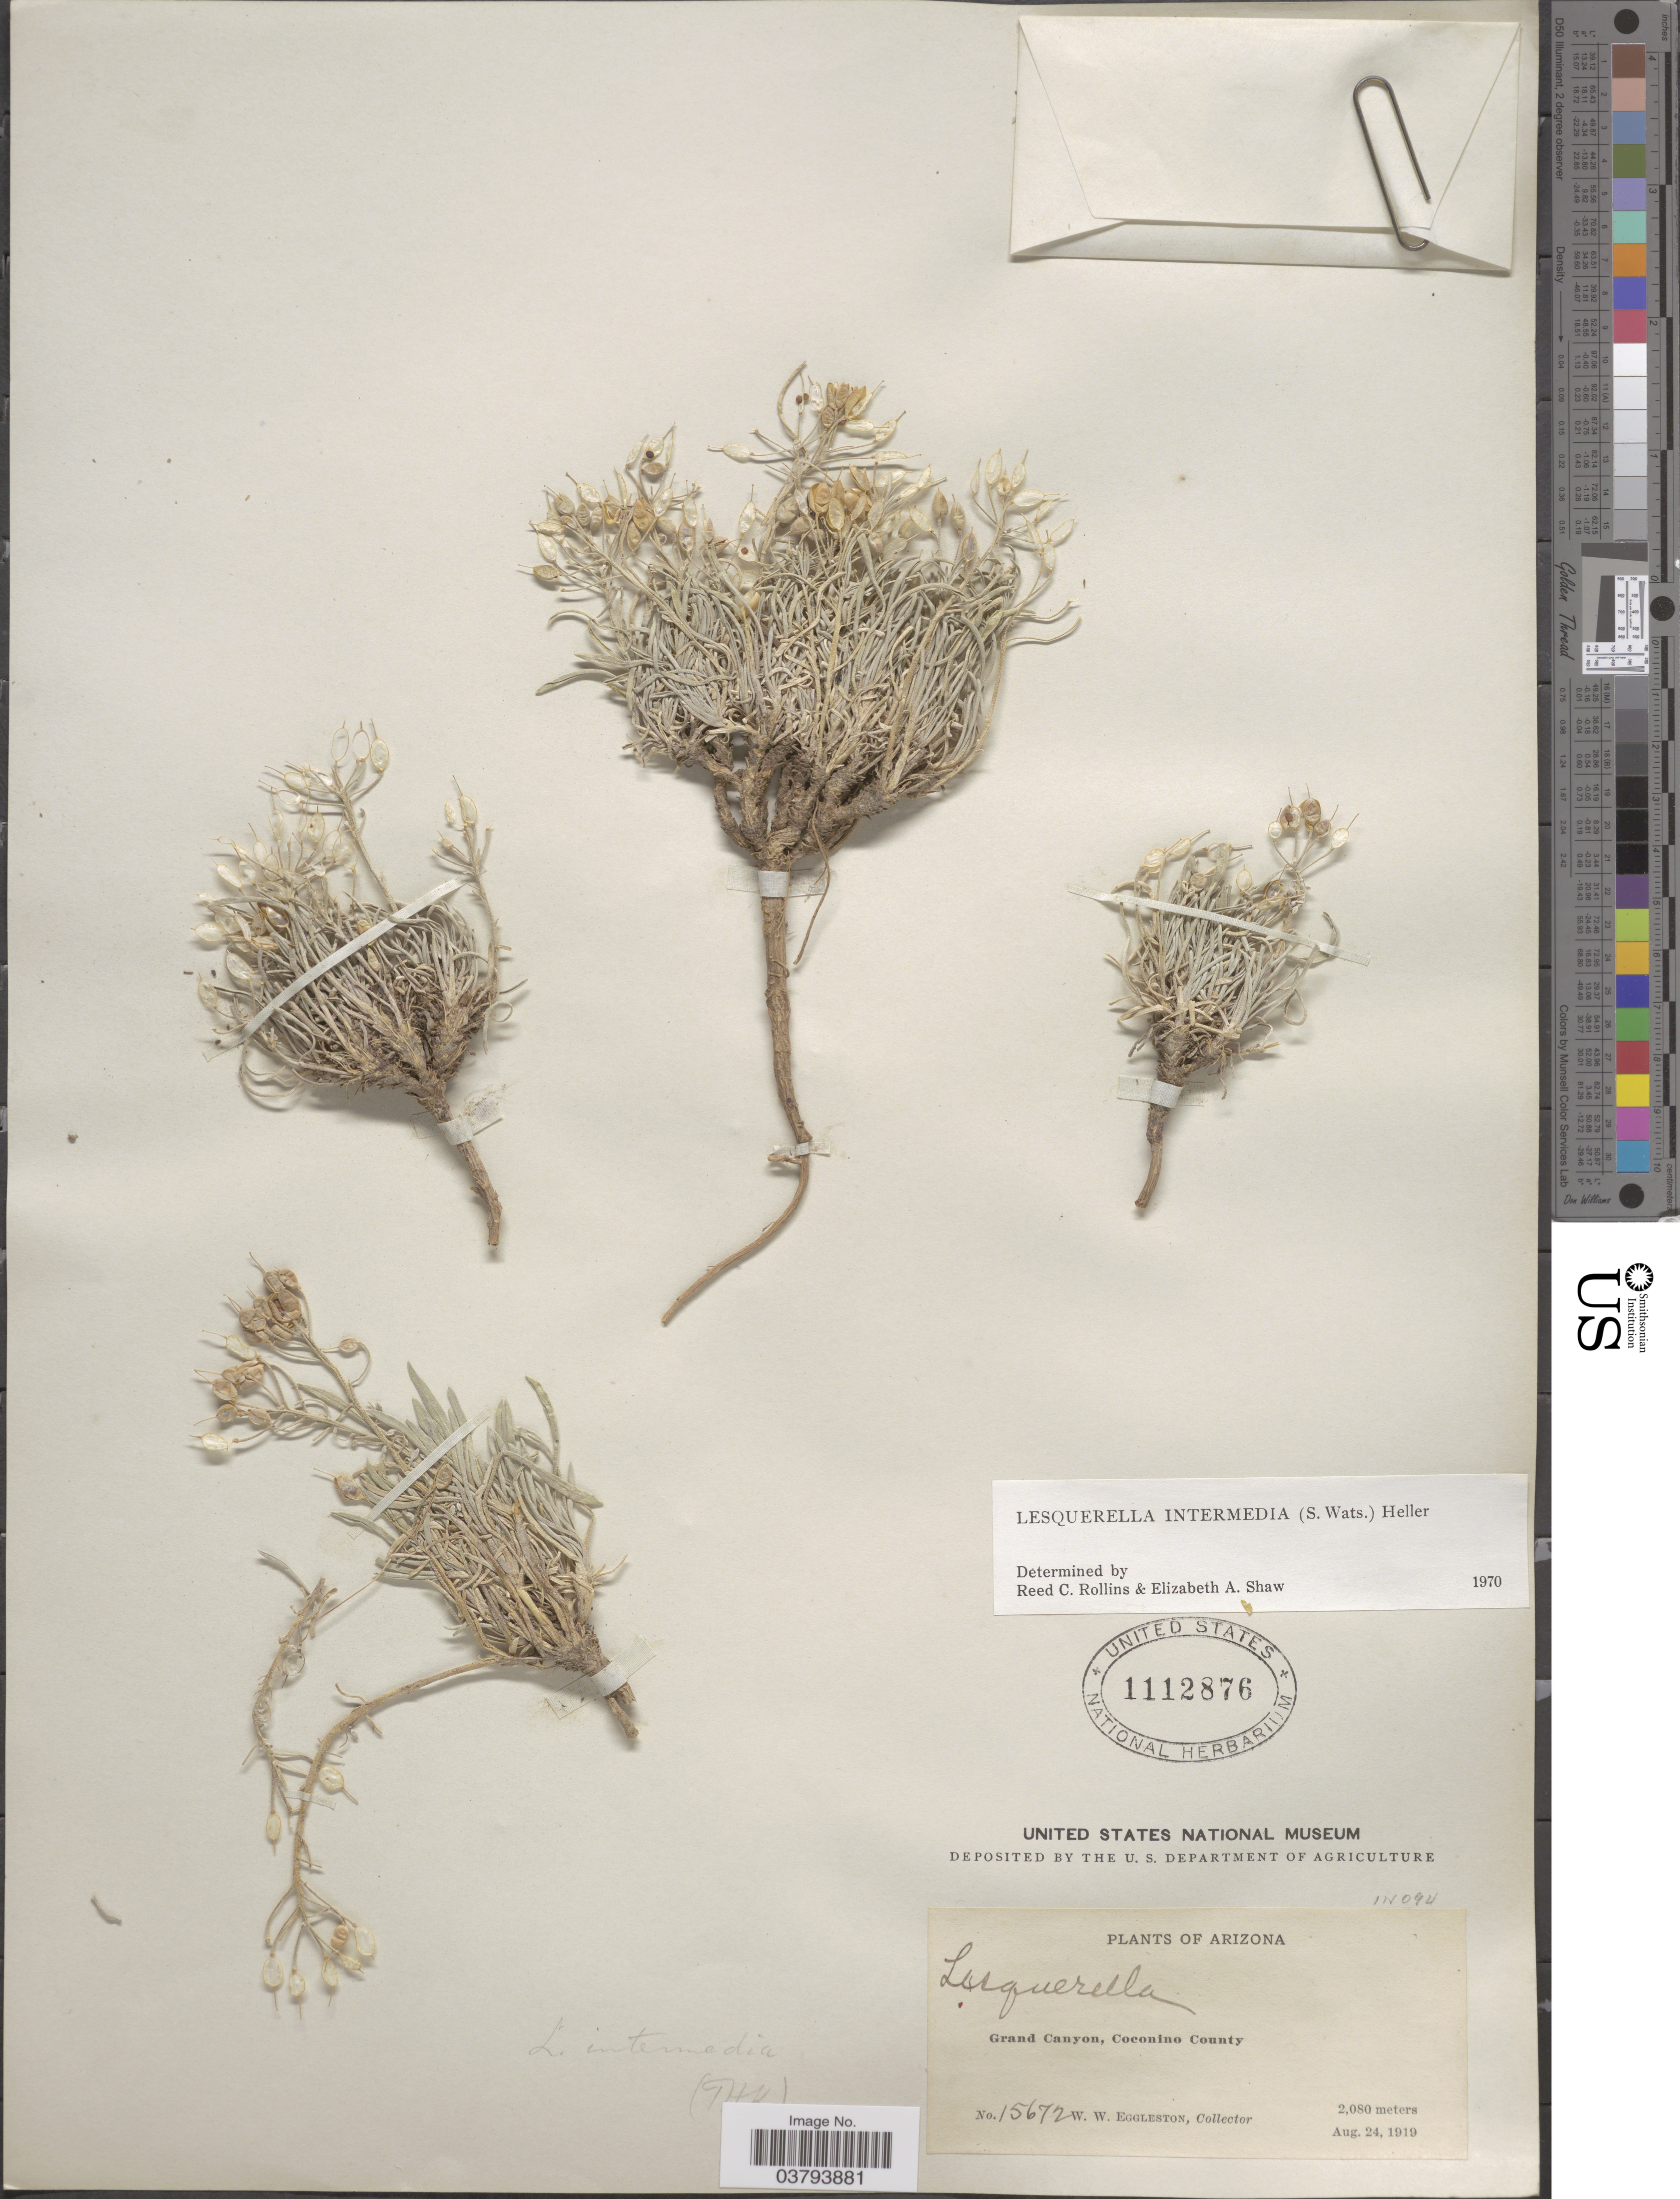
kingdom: Plantae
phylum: Tracheophyta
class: Magnoliopsida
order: Brassicales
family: Brassicaceae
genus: Lesquerella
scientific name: Lesquerella intermedia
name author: (S. Watson) A. Heller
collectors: W. W. Eggleston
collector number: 15672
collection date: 1919-08-24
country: United States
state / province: Arizona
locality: Grand Canyon, Coconino County.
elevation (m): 2080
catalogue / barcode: US 1112876